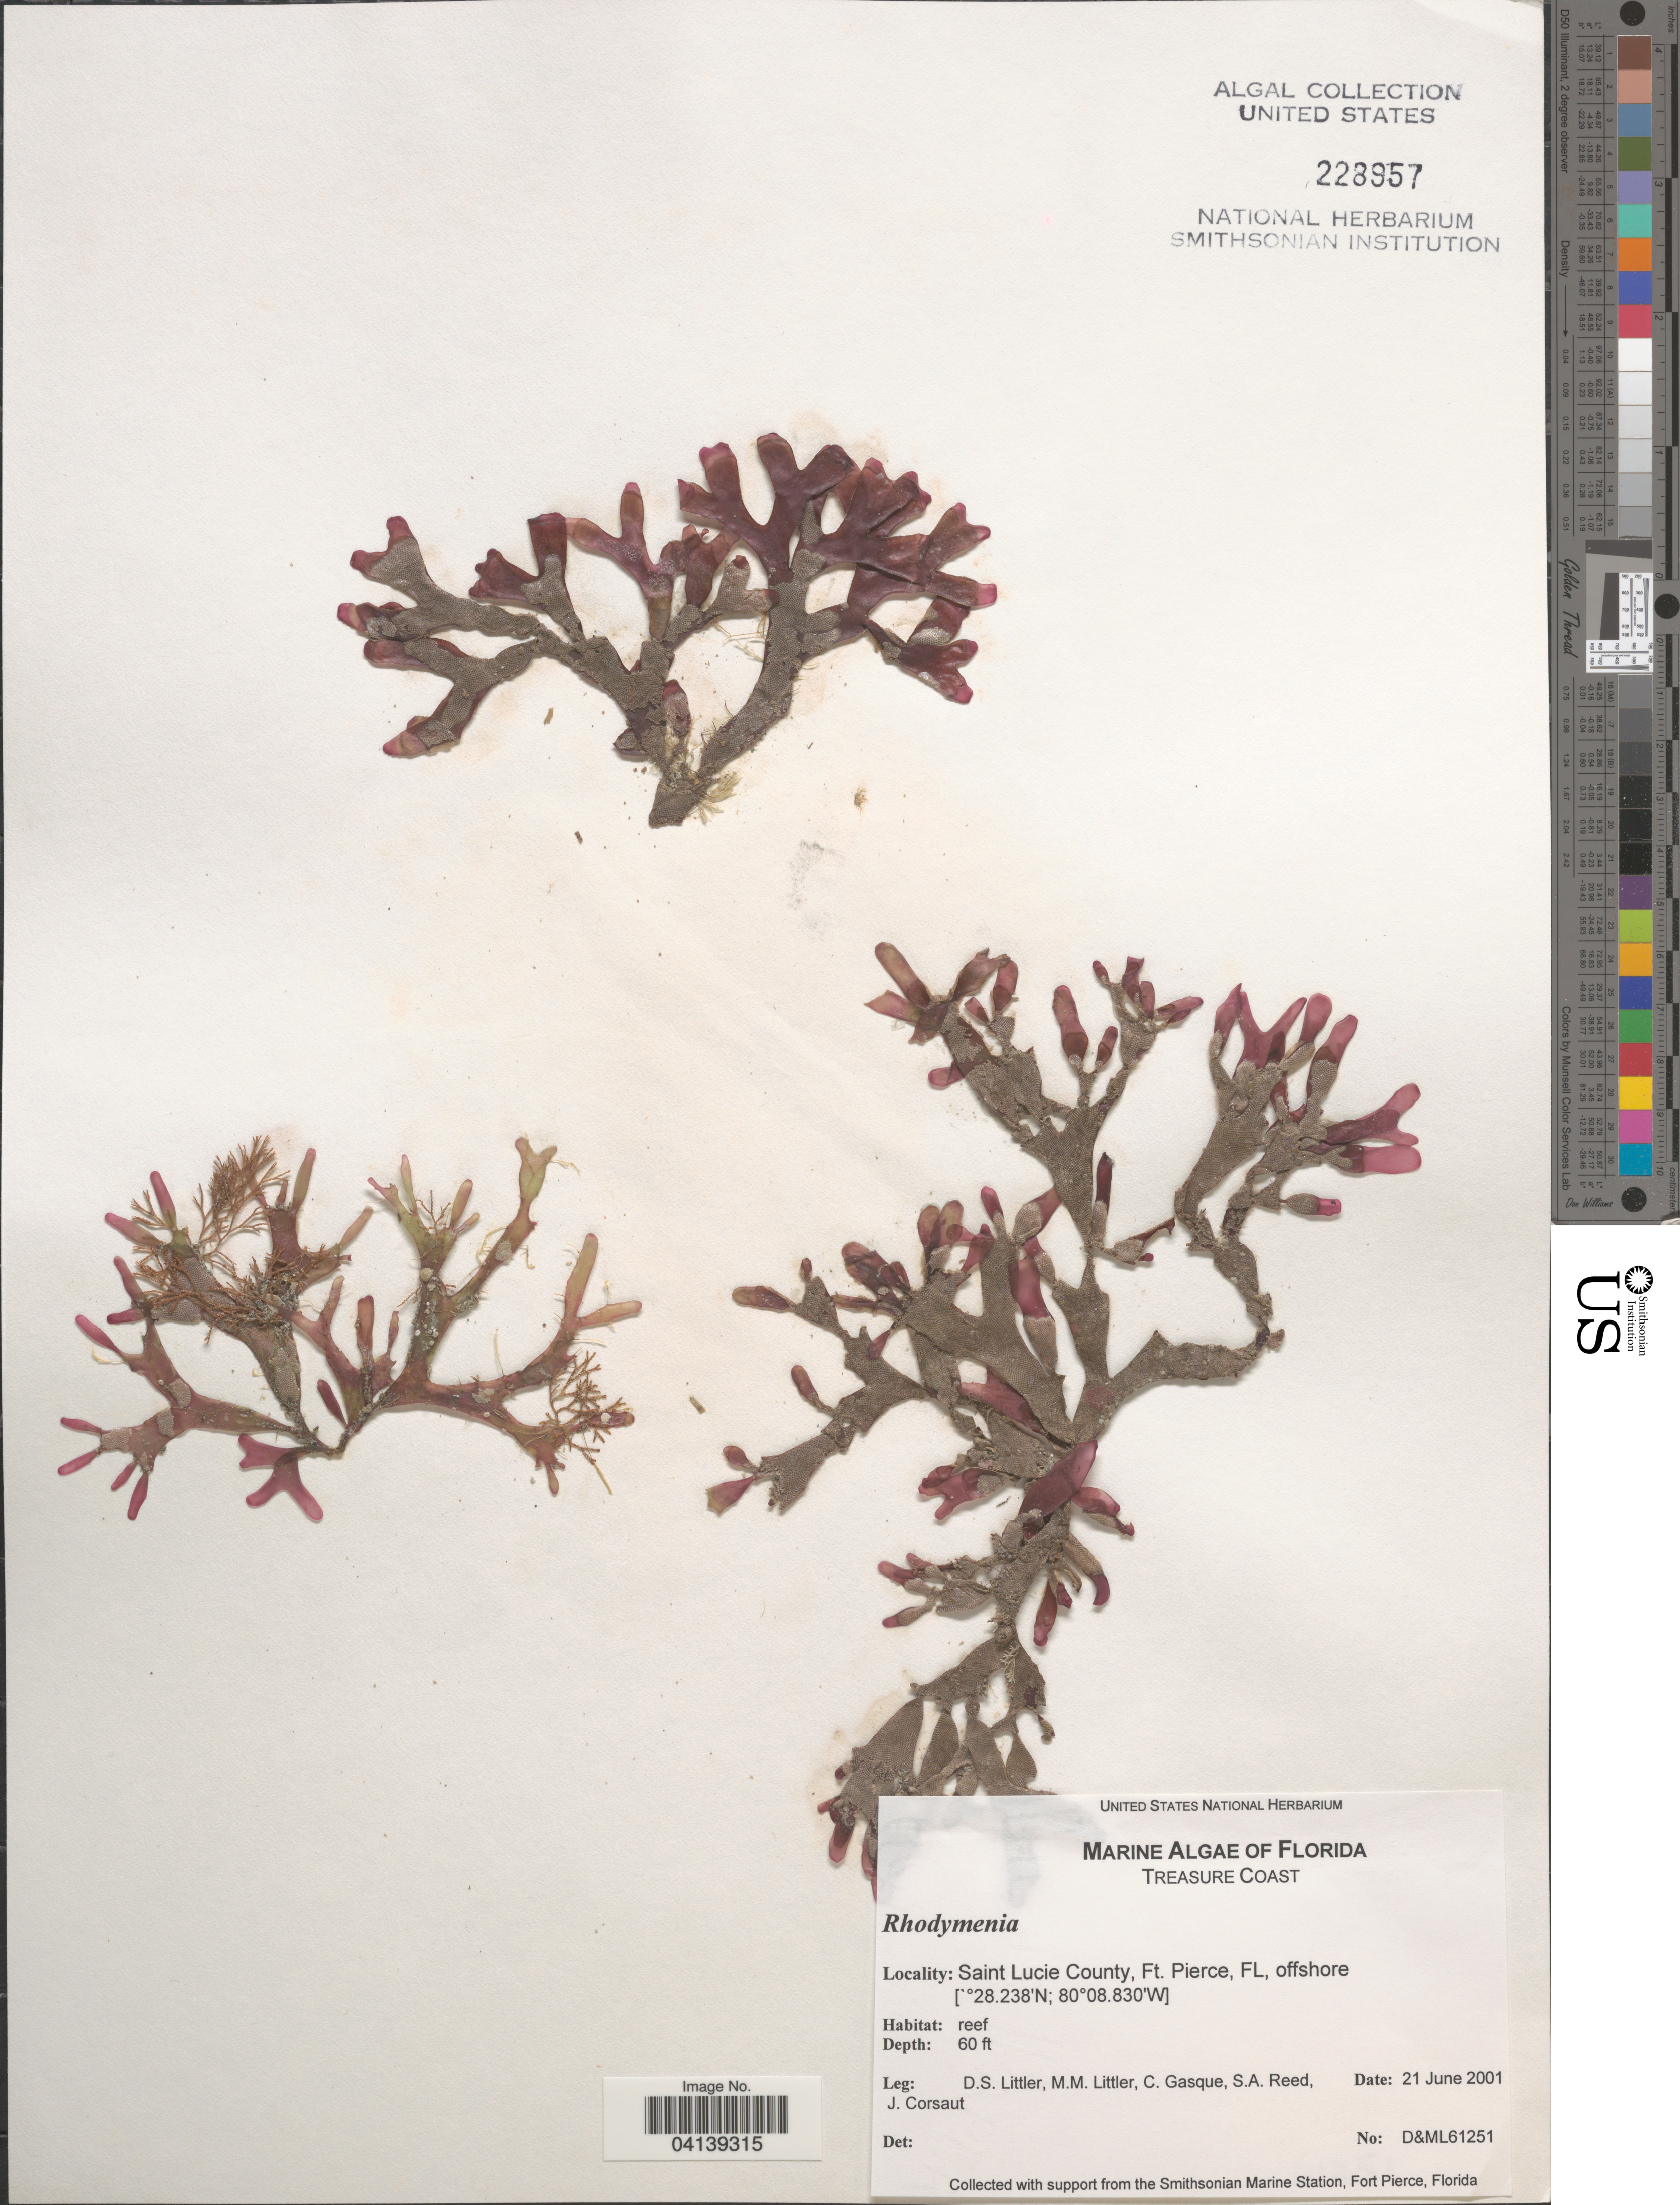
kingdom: Plantae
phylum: Rhodophyta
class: Florideophyceae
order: Rhodymeniales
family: Rhodymeniaceae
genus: Rhodymenia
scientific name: Rhodymenia sp.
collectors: D. S. Littler, C. Gasque, S. Reed & J. Corsaut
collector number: D&ML61251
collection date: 2001-06-21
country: United States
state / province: Florida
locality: Treasure Coast. Saint Lucie County, Ft. Pierce, offshore.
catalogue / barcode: US 228957